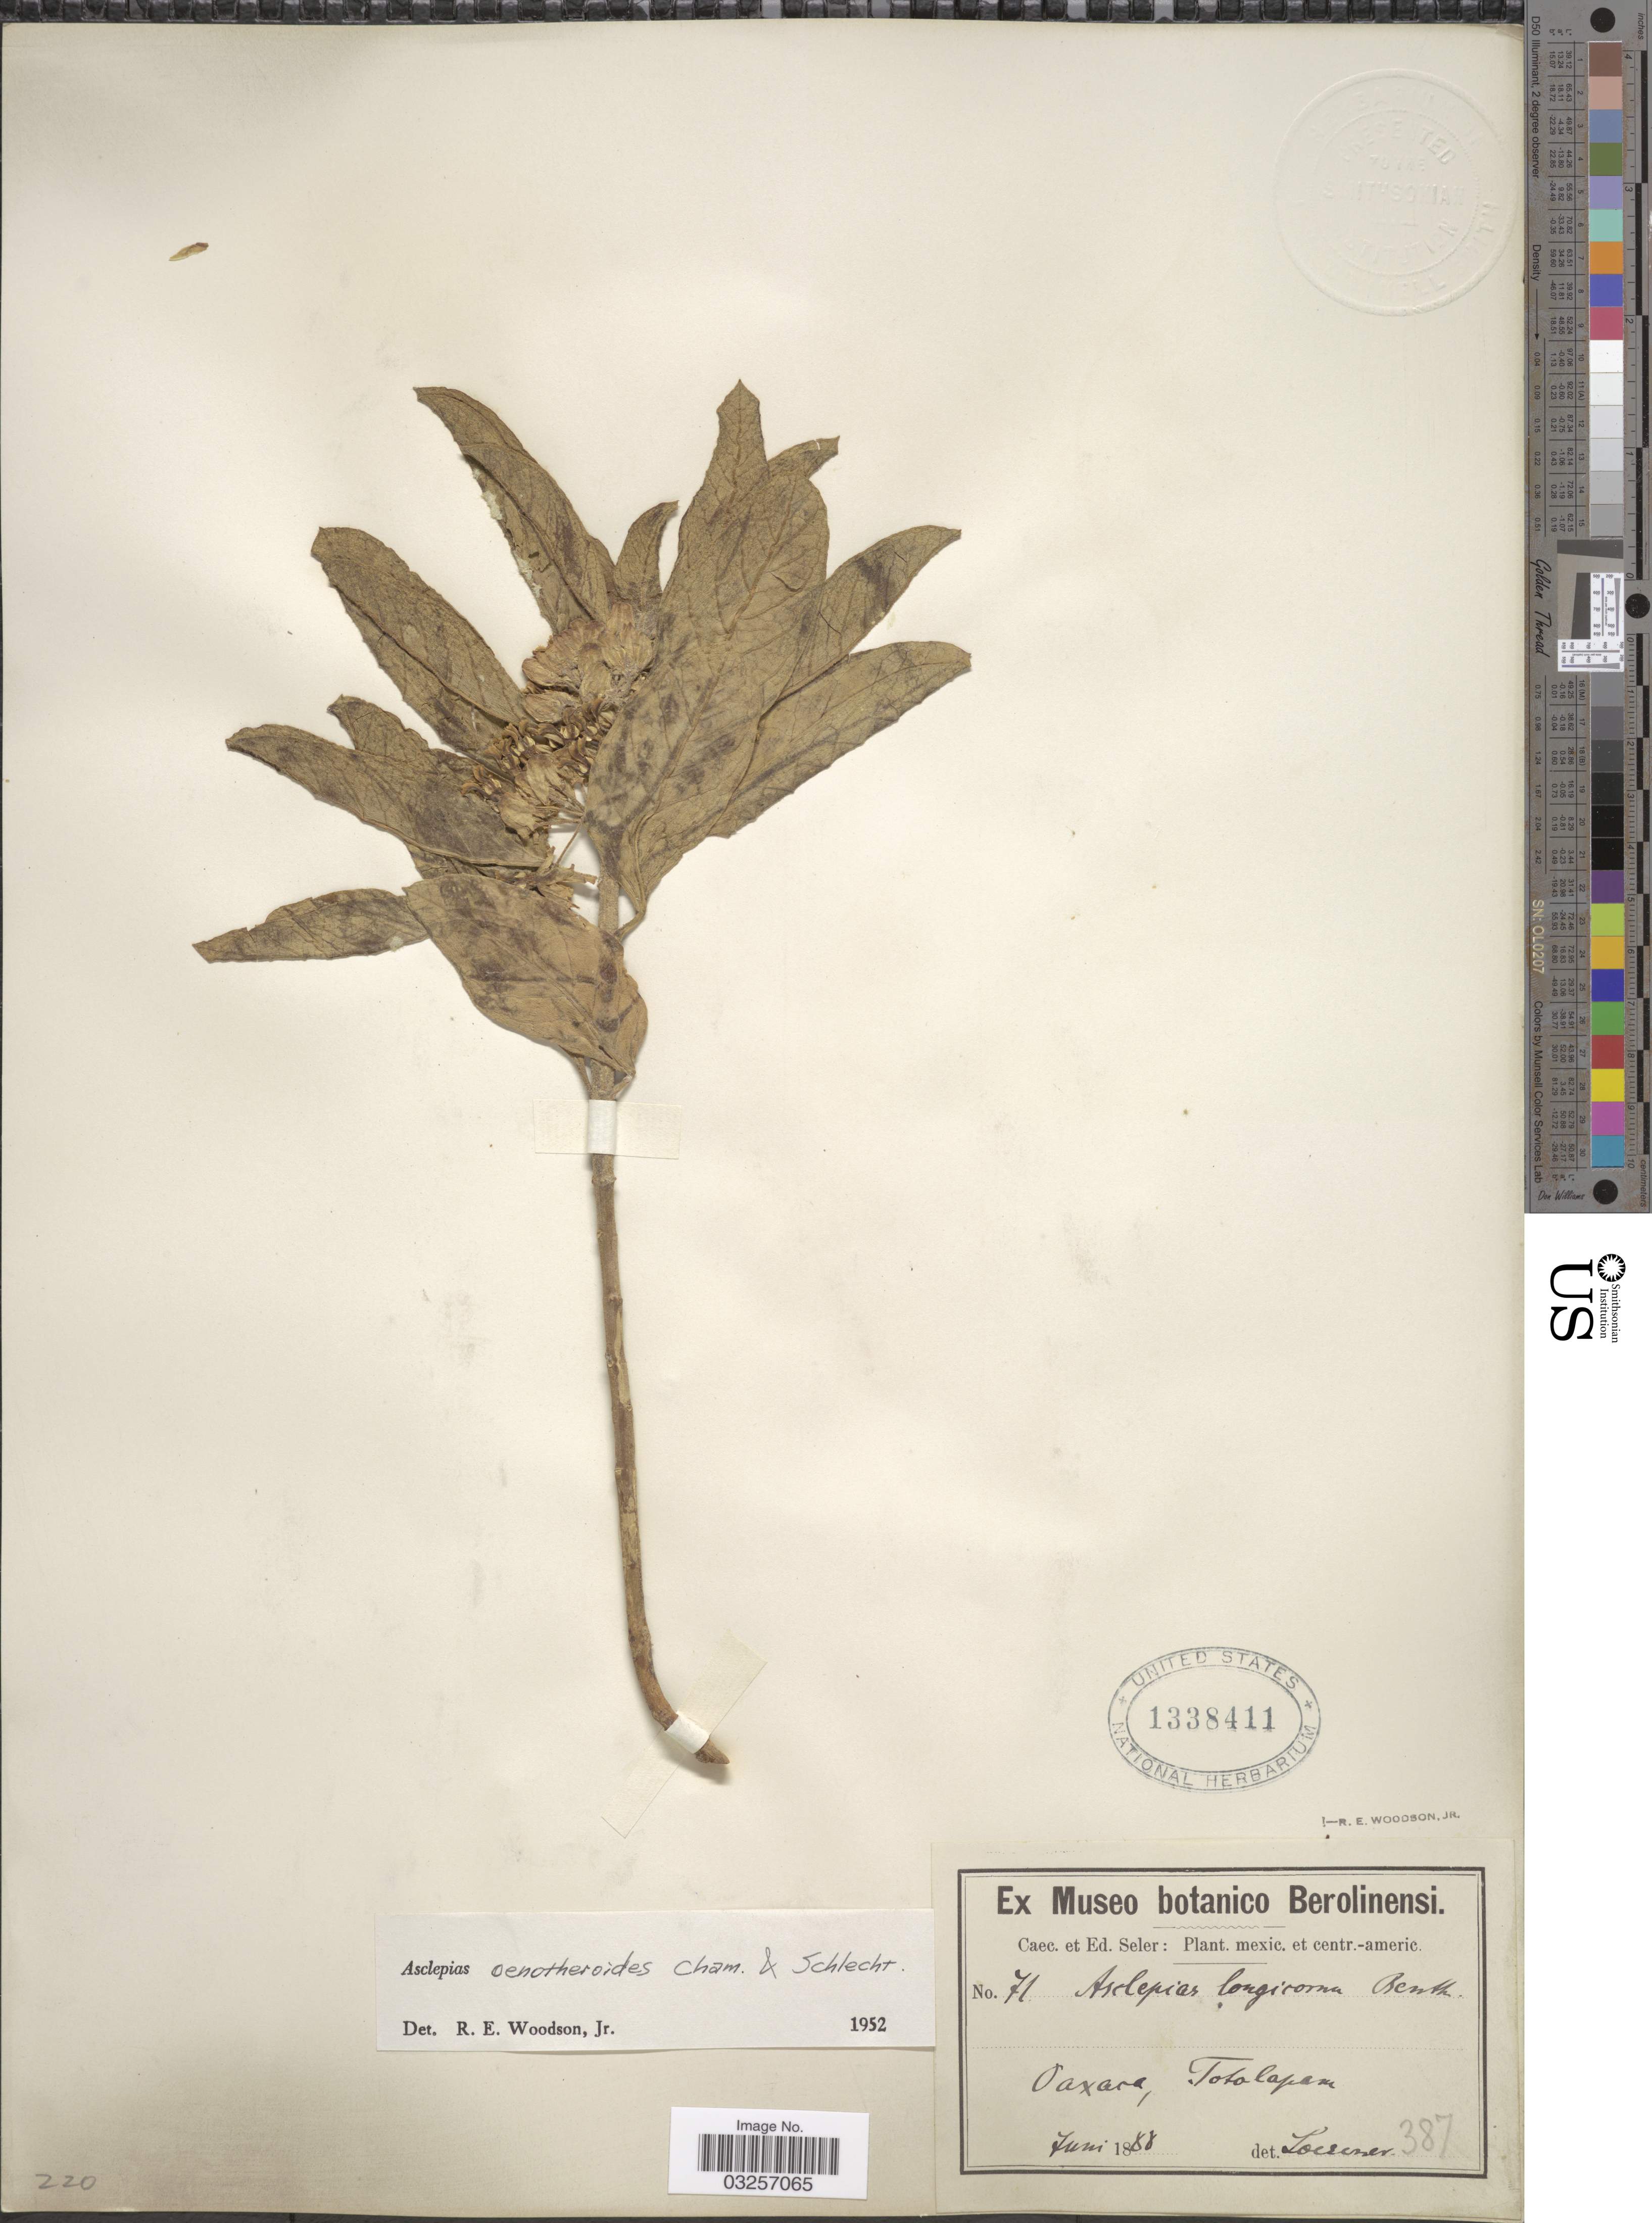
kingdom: Plantae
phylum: Tracheophyta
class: Magnoliopsida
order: Gentianales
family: Apocynaceae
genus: Asclepias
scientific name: Asclepias oenotheroides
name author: Schltdl. & Cham.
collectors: C. Seler & E. G. Seler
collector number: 71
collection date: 1888-06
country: Mexico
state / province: Oaxaca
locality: Totolapan.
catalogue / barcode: US 1338411